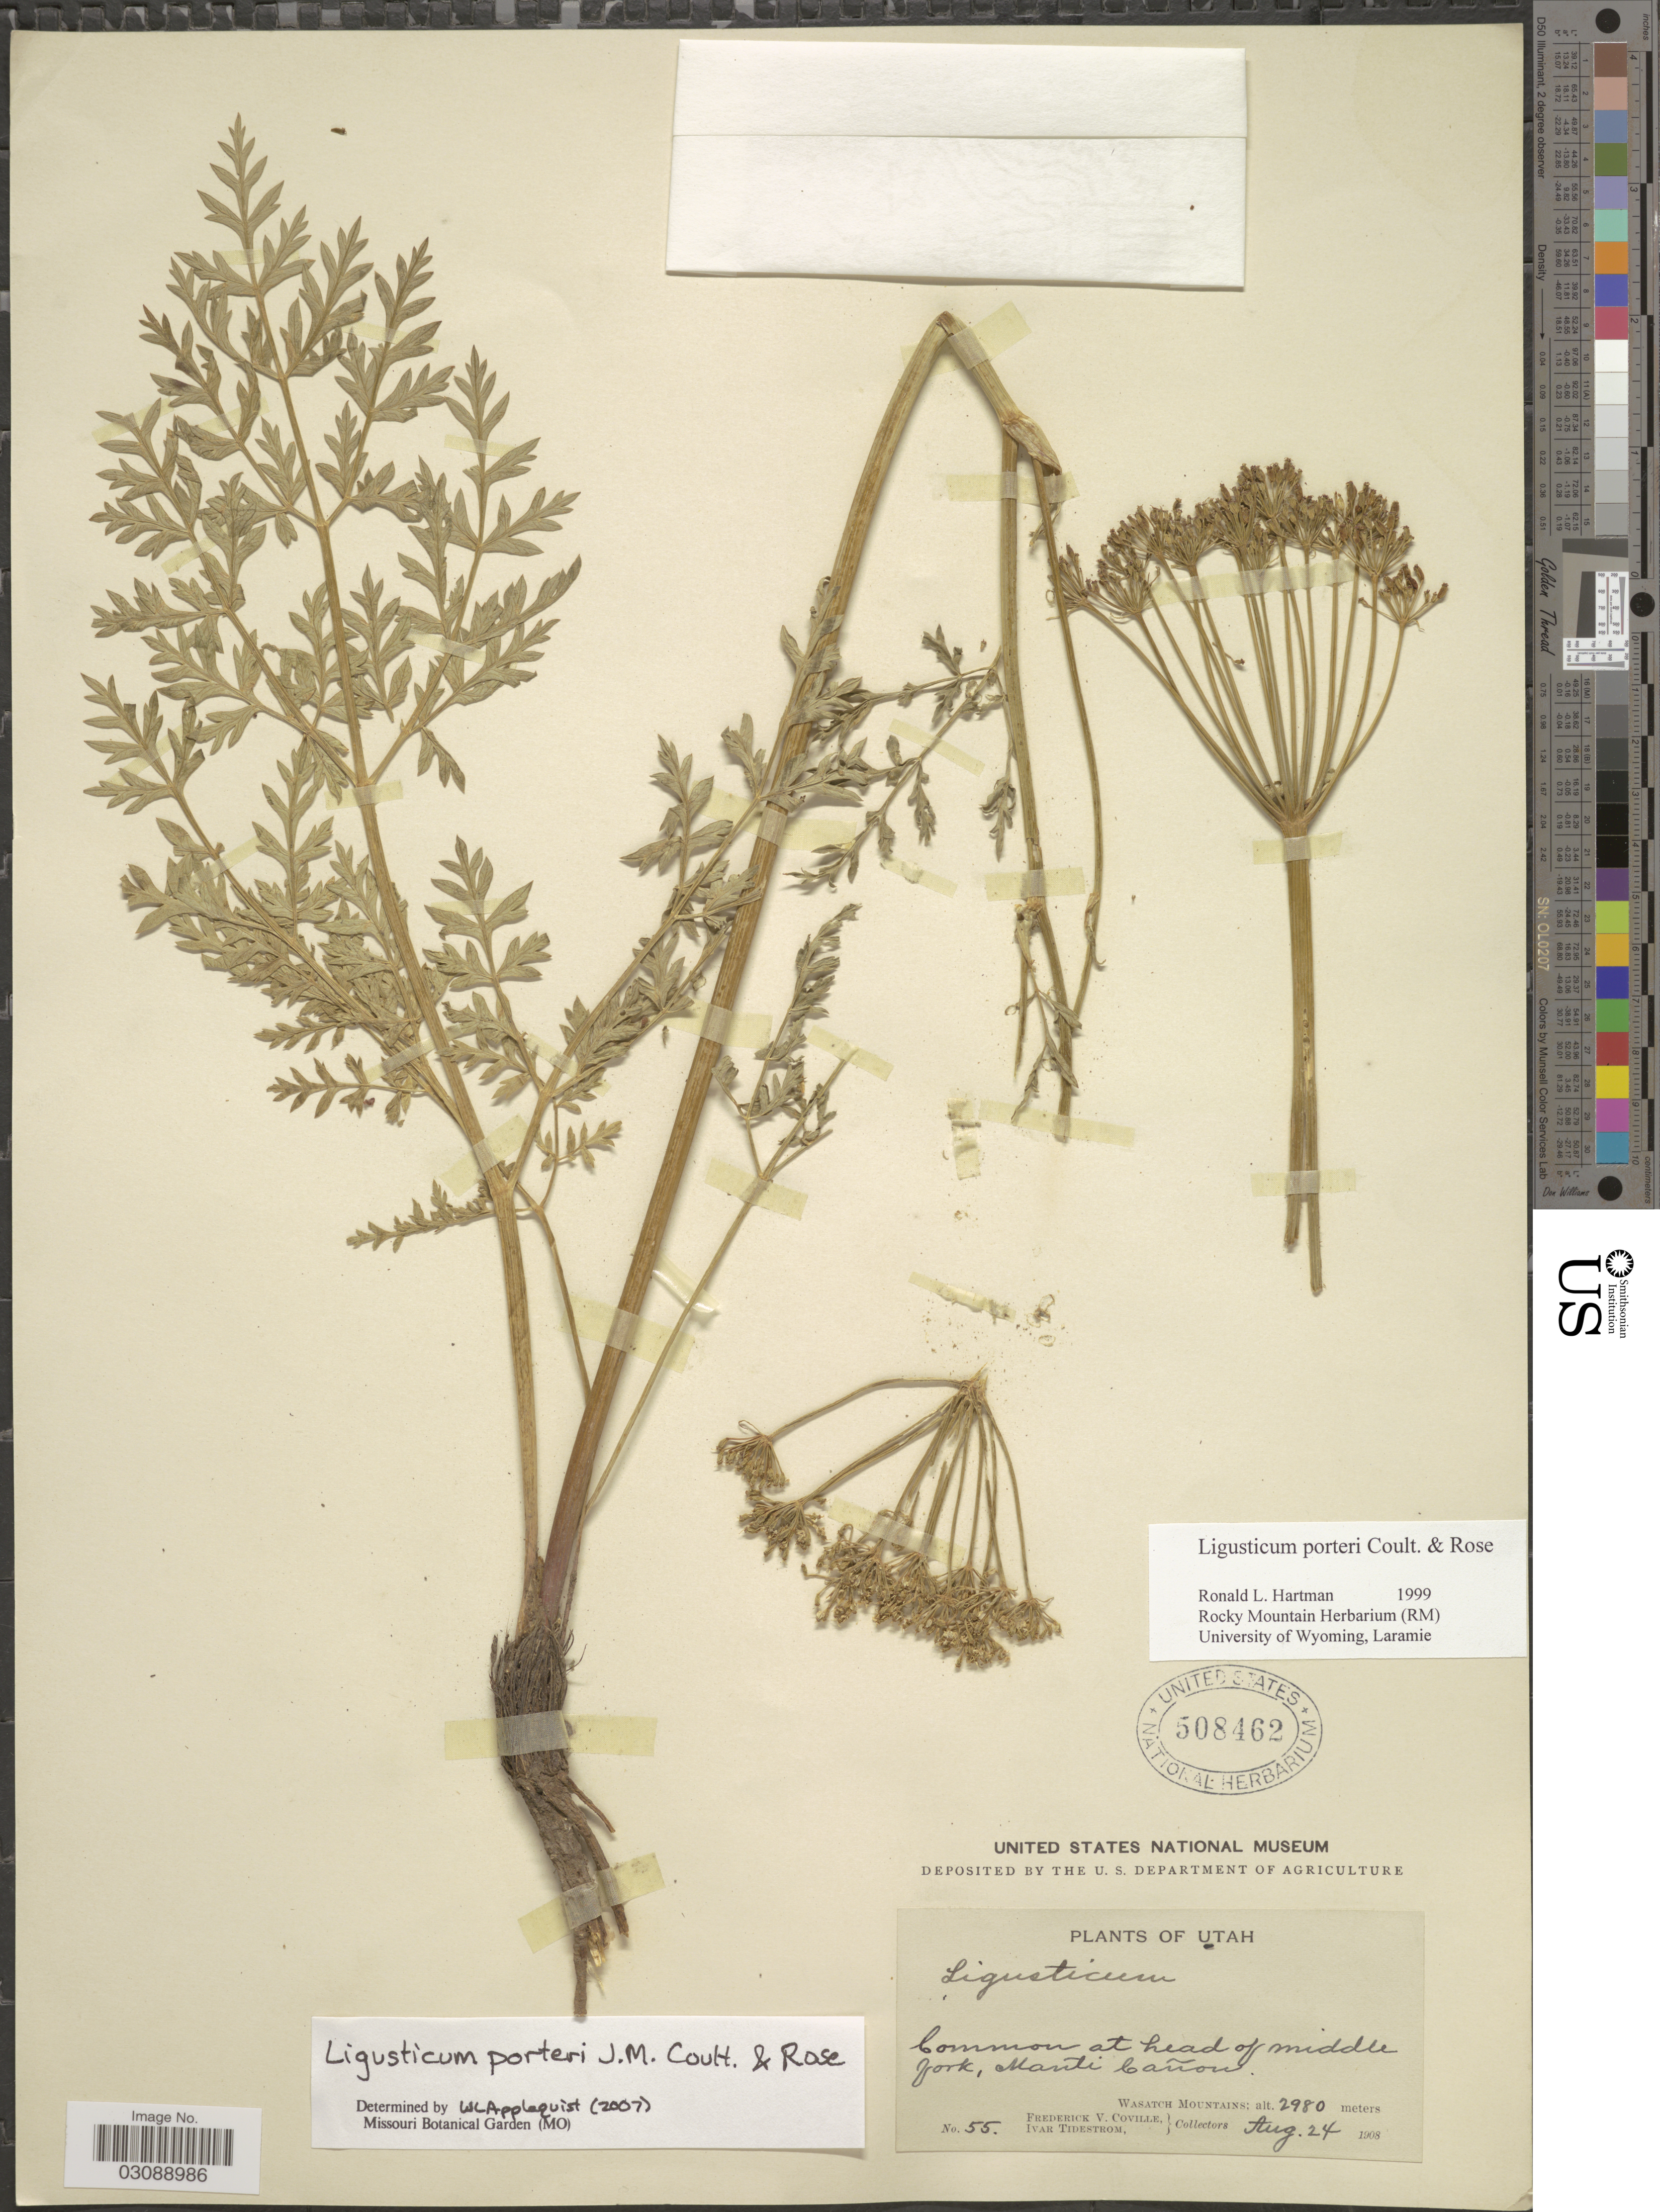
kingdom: Plantae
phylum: Tracheophyta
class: Magnoliopsida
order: Apiales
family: Apiaceae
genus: Ligusticum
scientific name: Ligusticum porteri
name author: J.M. Coult. & Rose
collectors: F. V. Coville & I. F. Tidestrom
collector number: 55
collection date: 1908-08-24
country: United States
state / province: Utah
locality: Common at head of middle fork, Manti Cañon. Wasatch Mountains.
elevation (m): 2980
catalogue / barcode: US 508462